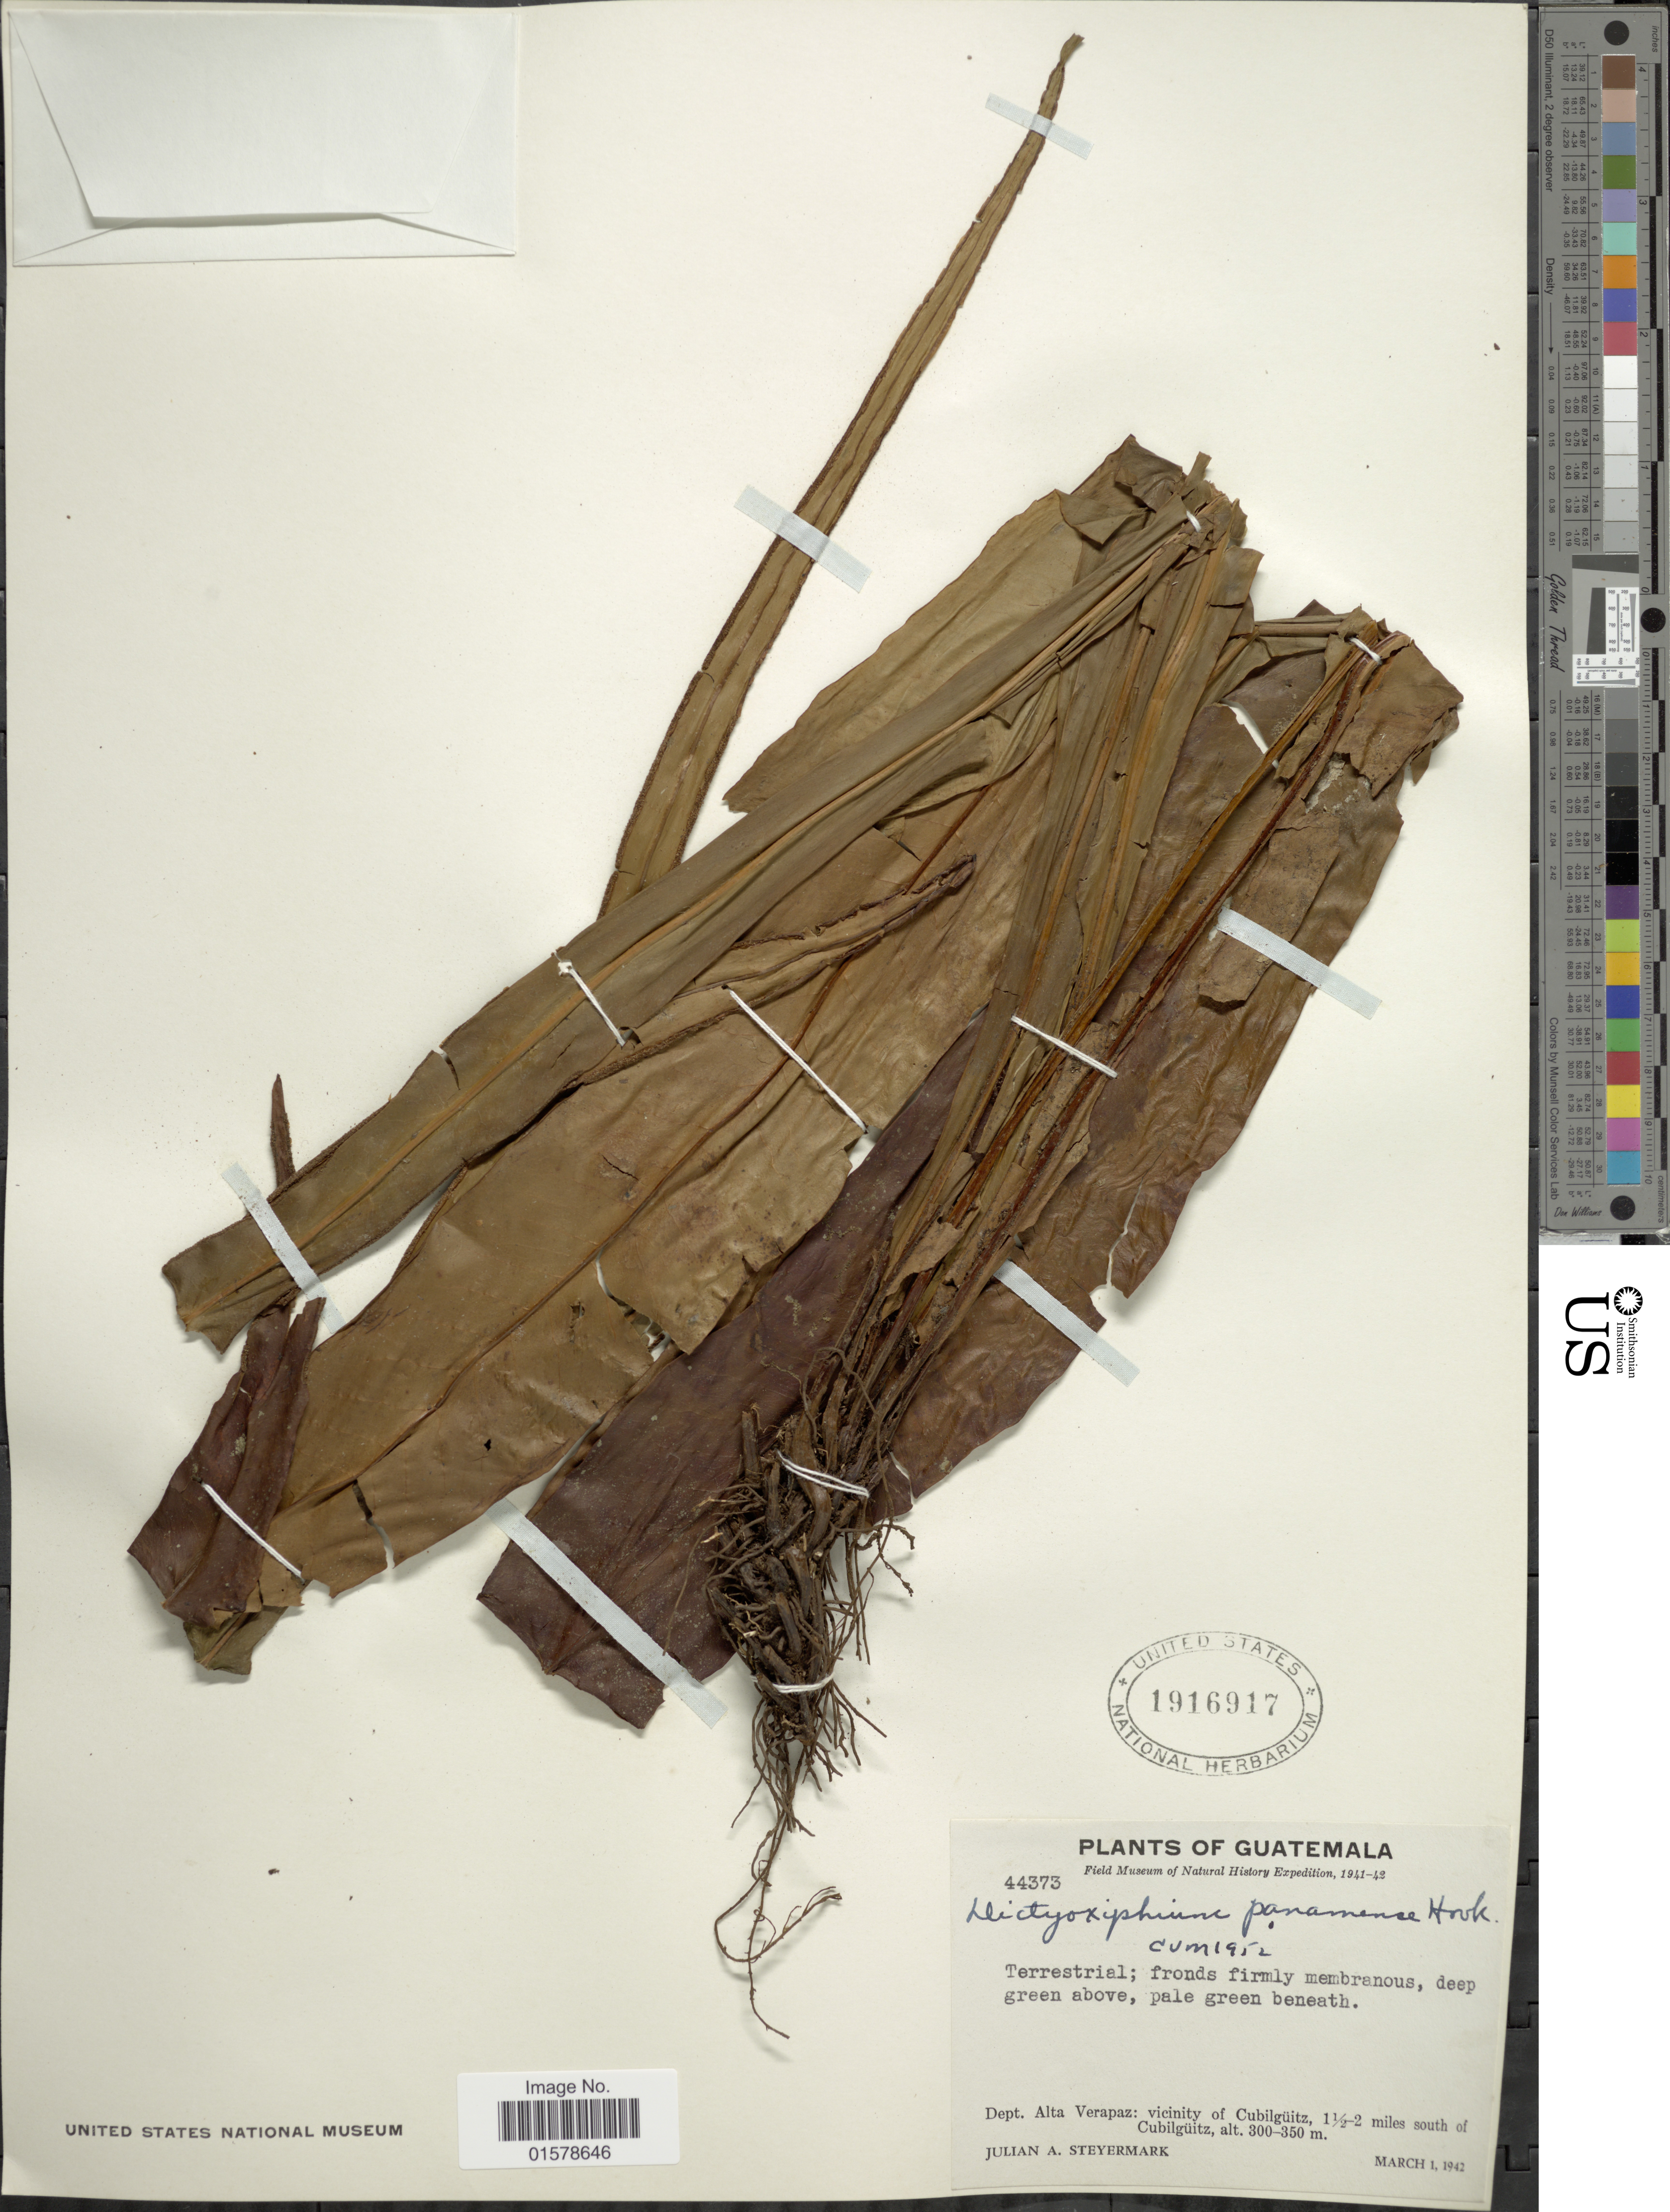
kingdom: Plantae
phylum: Tracheophyta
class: Polypodiopsida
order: Polypodiales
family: Tectariaceae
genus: Tectaria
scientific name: Tectaria panamensis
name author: (Hook.) R.M. Tryon & A.F. Tryon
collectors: J. Steyermark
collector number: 44373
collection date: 1942-03-01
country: Guatemala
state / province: Alta Verapaz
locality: Vicinity of Cubilguitz 1 1/2-2 miles south of Cubilguitz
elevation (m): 300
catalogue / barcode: US 1916917